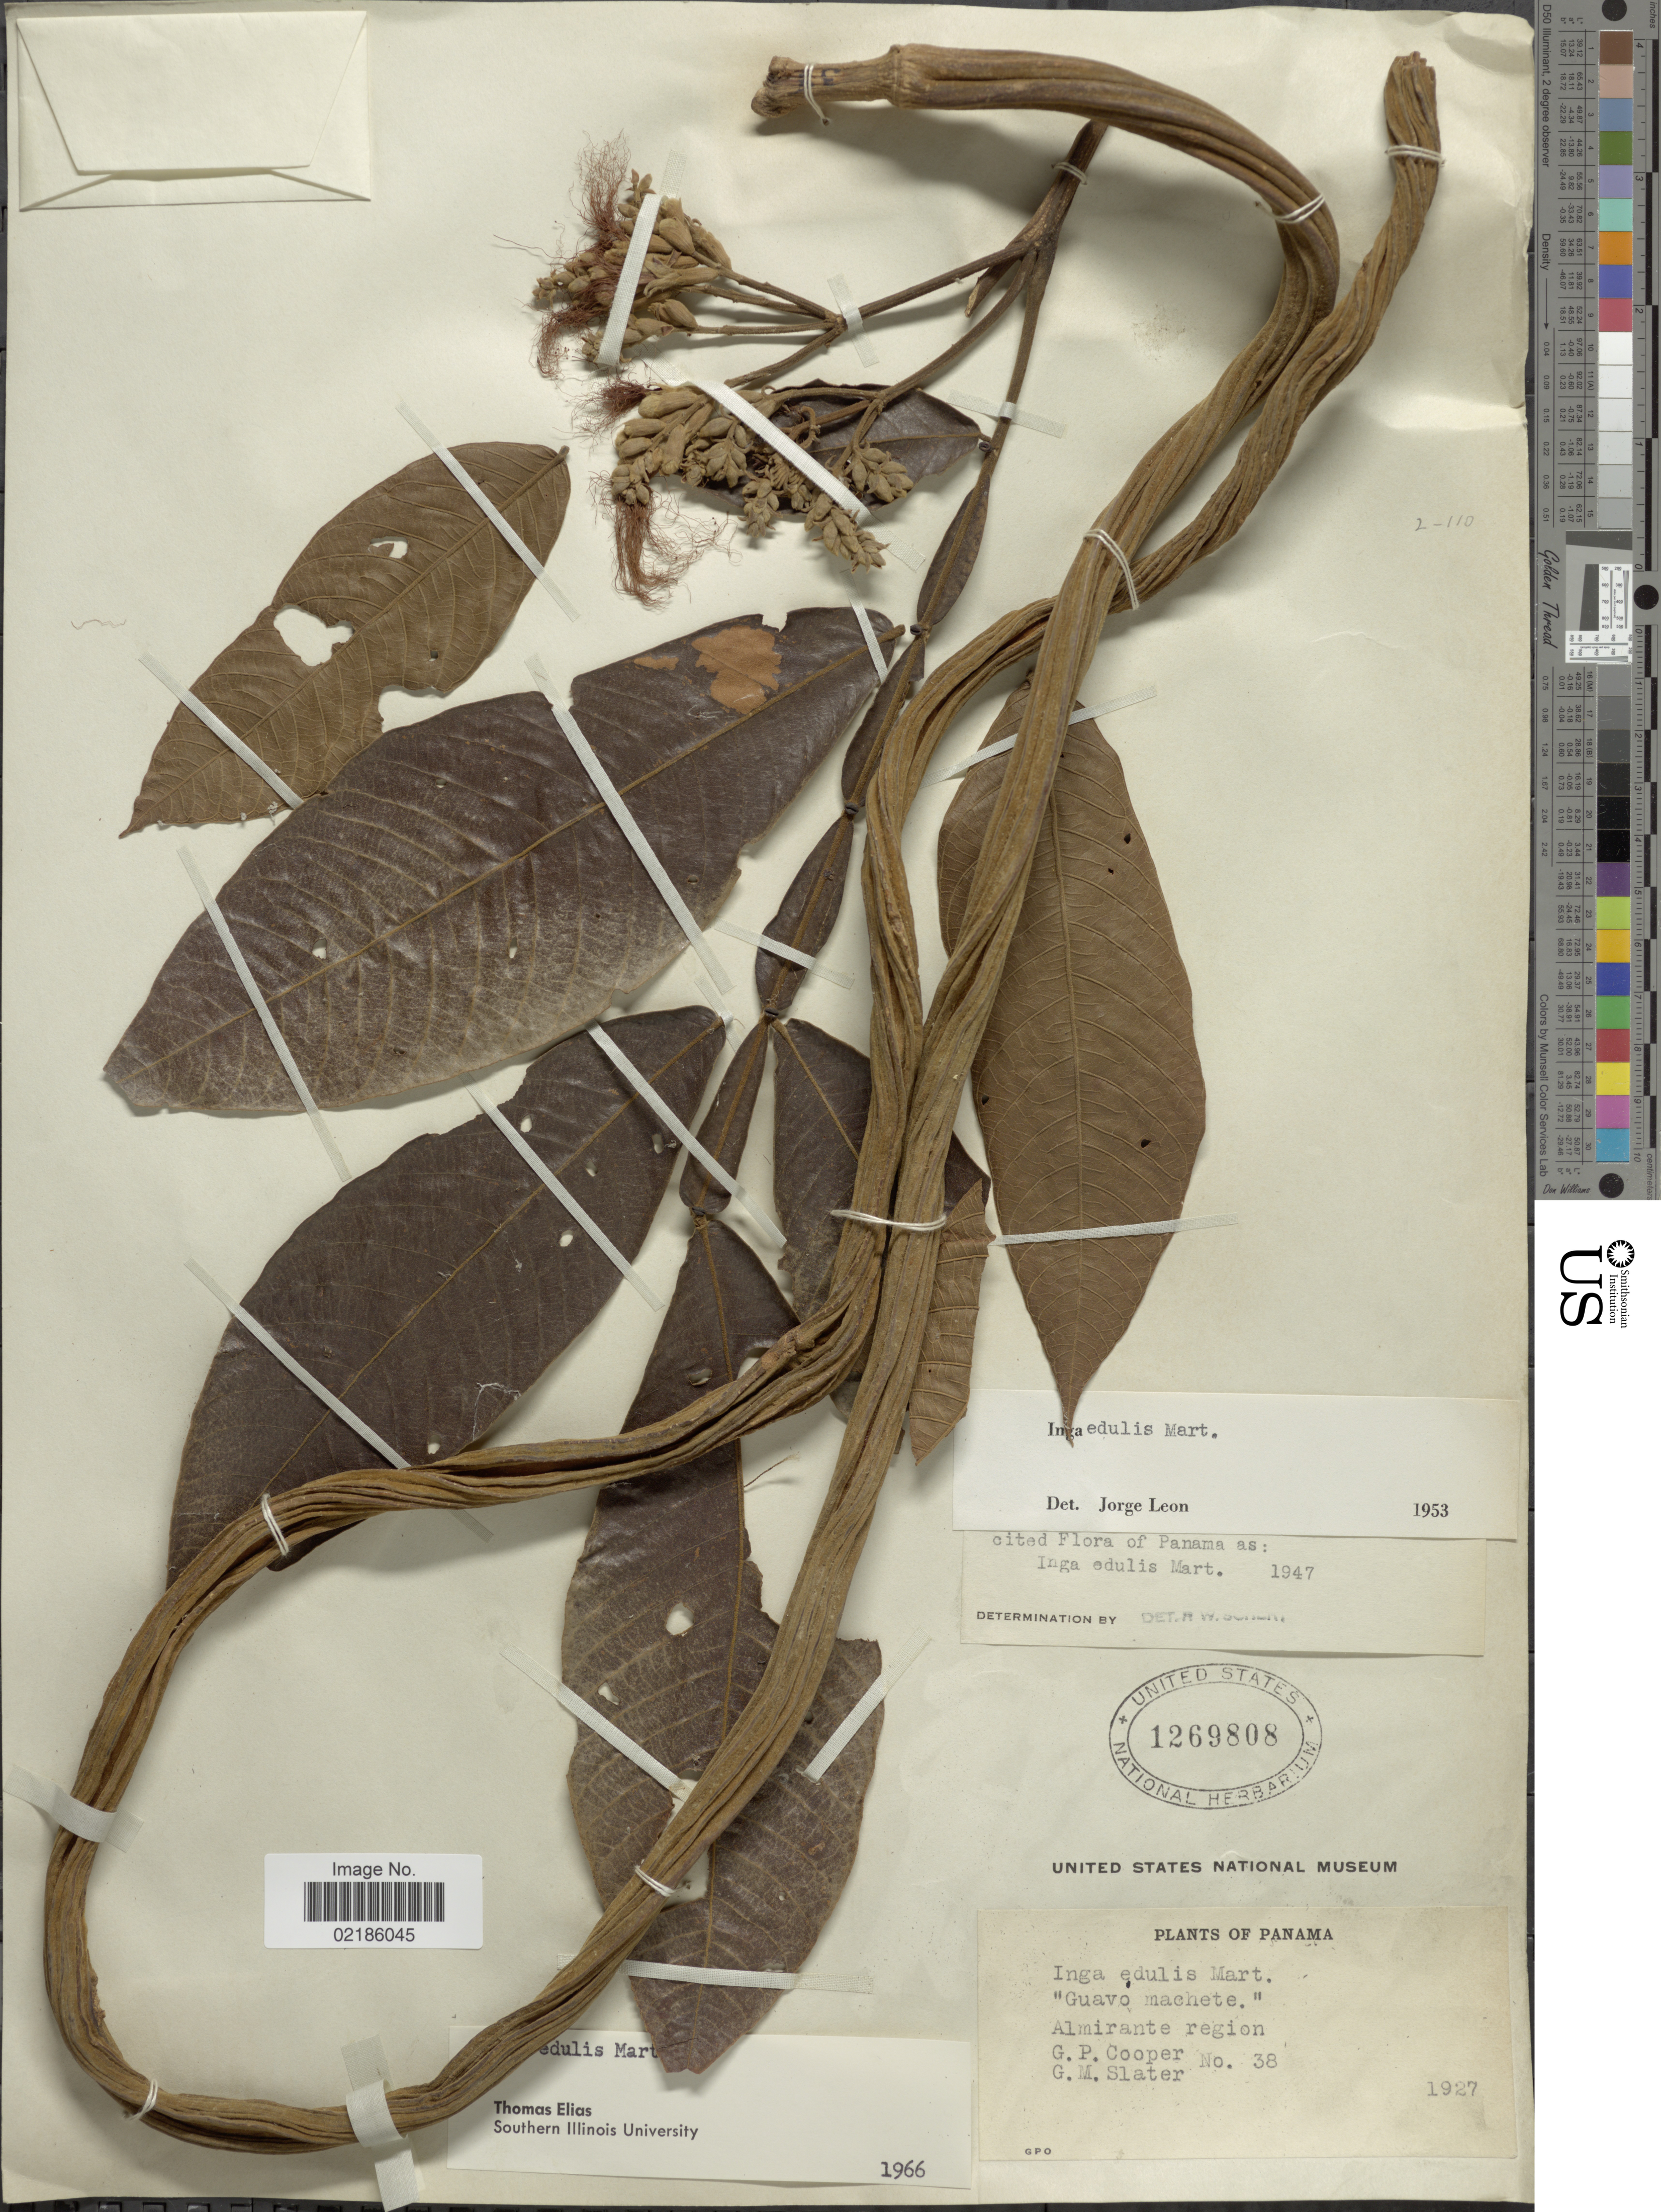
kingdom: Plantae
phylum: Tracheophyta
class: Magnoliopsida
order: Fabales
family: Fabaceae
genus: Inga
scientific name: Inga edulis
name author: Mart.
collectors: G. Cooper & G. Slater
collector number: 38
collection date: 1927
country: Panama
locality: Almirante region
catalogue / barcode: US 1269808